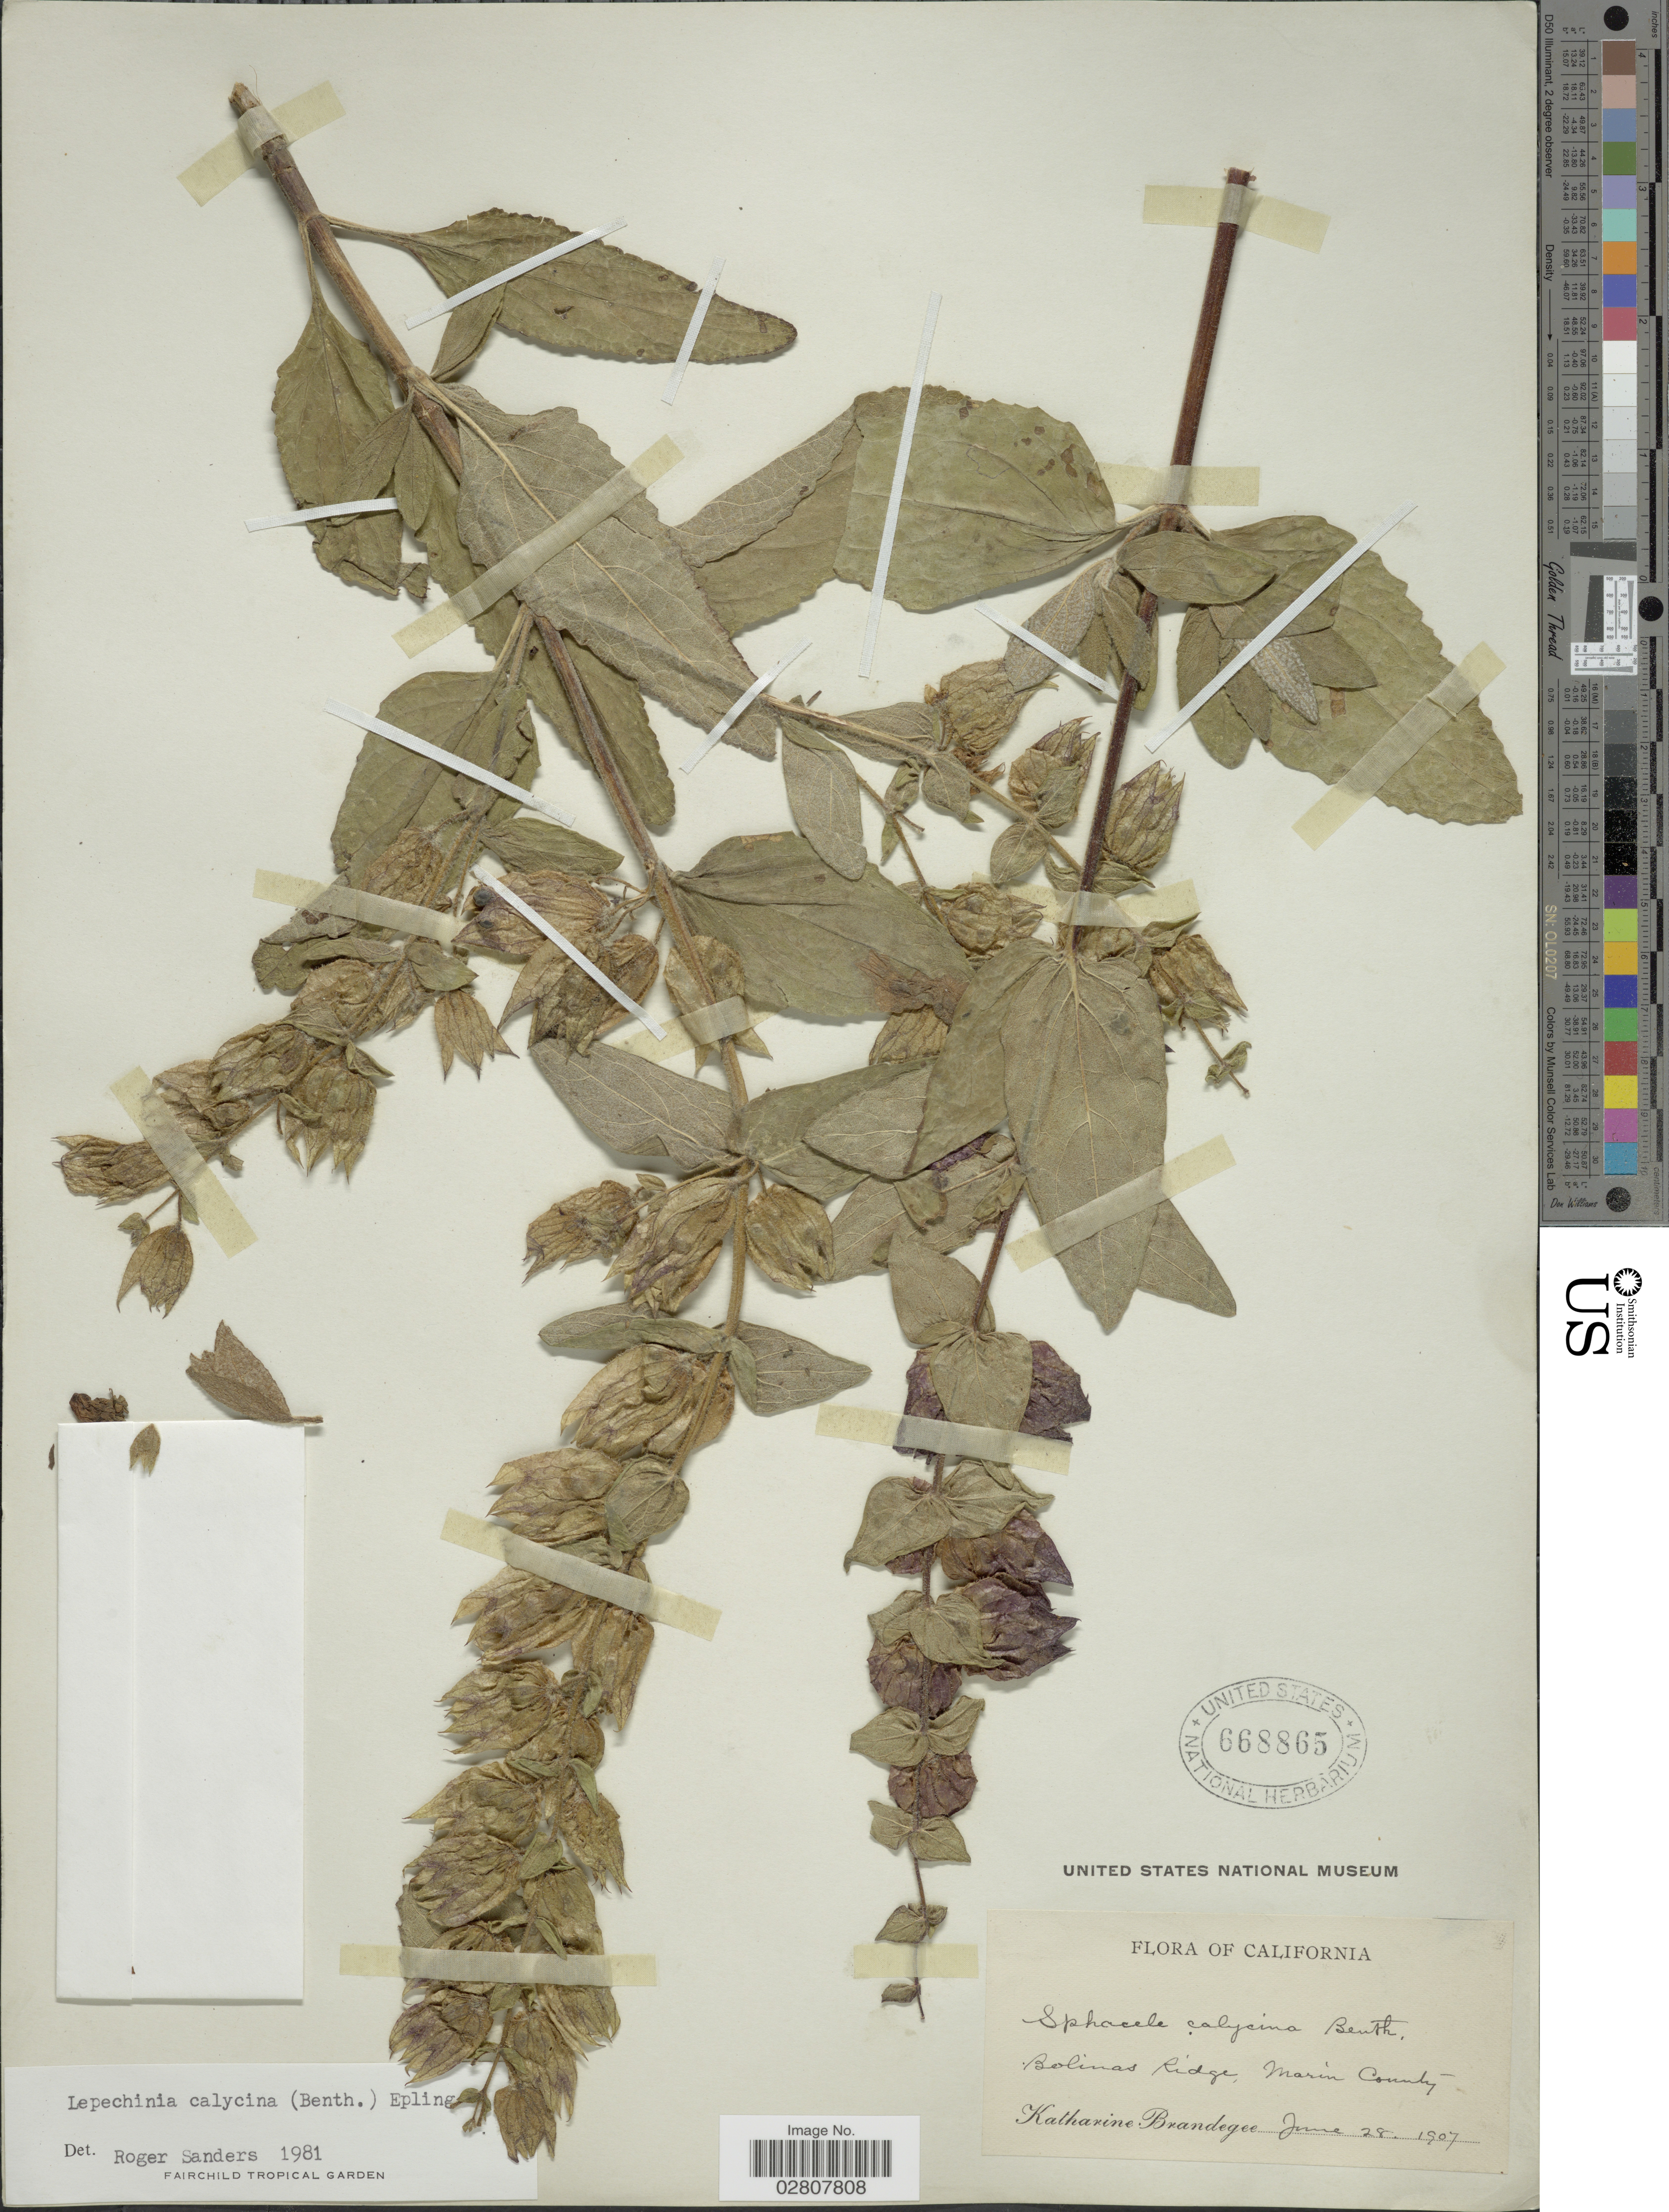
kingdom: Plantae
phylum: Tracheophyta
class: Magnoliopsida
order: Lamiales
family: Lamiaceae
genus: Lepechinia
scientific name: Lepechinia calycina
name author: (Benth.) Epling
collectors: M. K. Brandegee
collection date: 1907-06-28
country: United States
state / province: California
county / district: Marin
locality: Bolinas Ridge, Marin County.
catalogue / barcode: US 668865